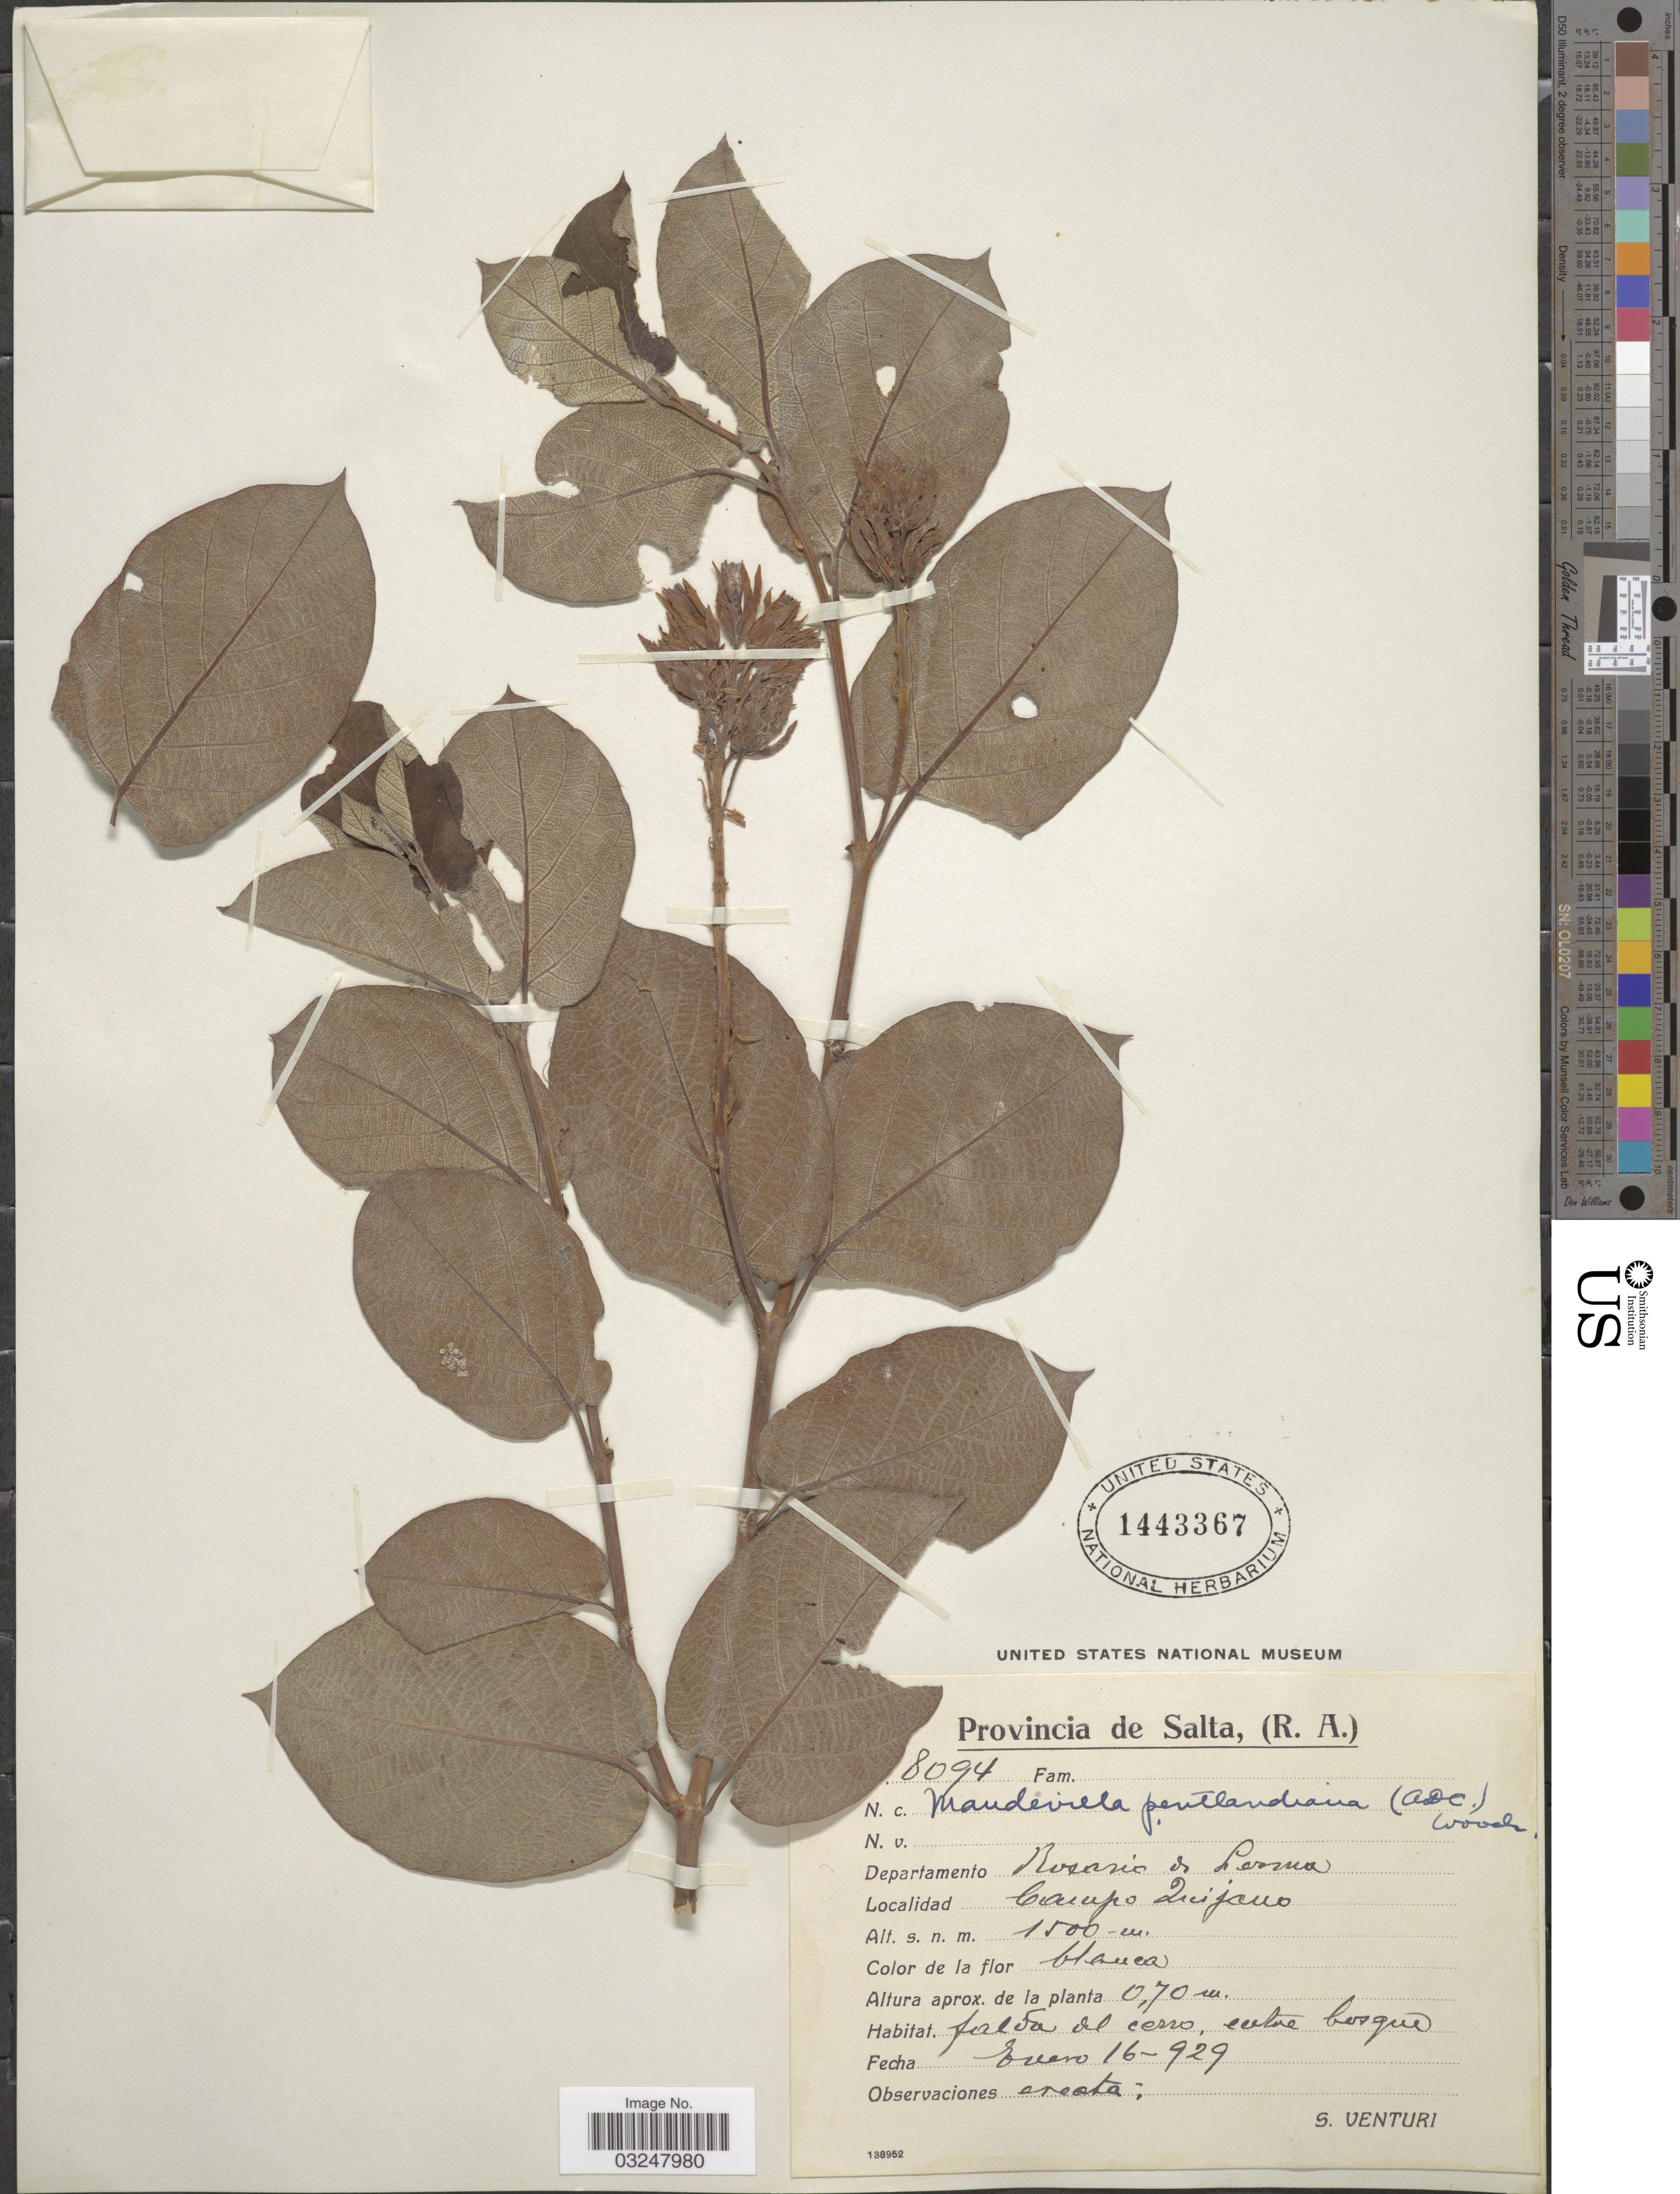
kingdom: Plantae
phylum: Tracheophyta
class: Magnoliopsida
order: Gentianales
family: Apocynaceae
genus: Mandevilla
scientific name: Mandevilla pentlandiana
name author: (DC.) Woodson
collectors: S. Venturi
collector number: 8094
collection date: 1929-01-16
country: Argentina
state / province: Salta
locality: Provincia de Salta, (R.A.) Departamento Rosario de Lerma, Campo Quijano.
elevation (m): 1500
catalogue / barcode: US 1443367